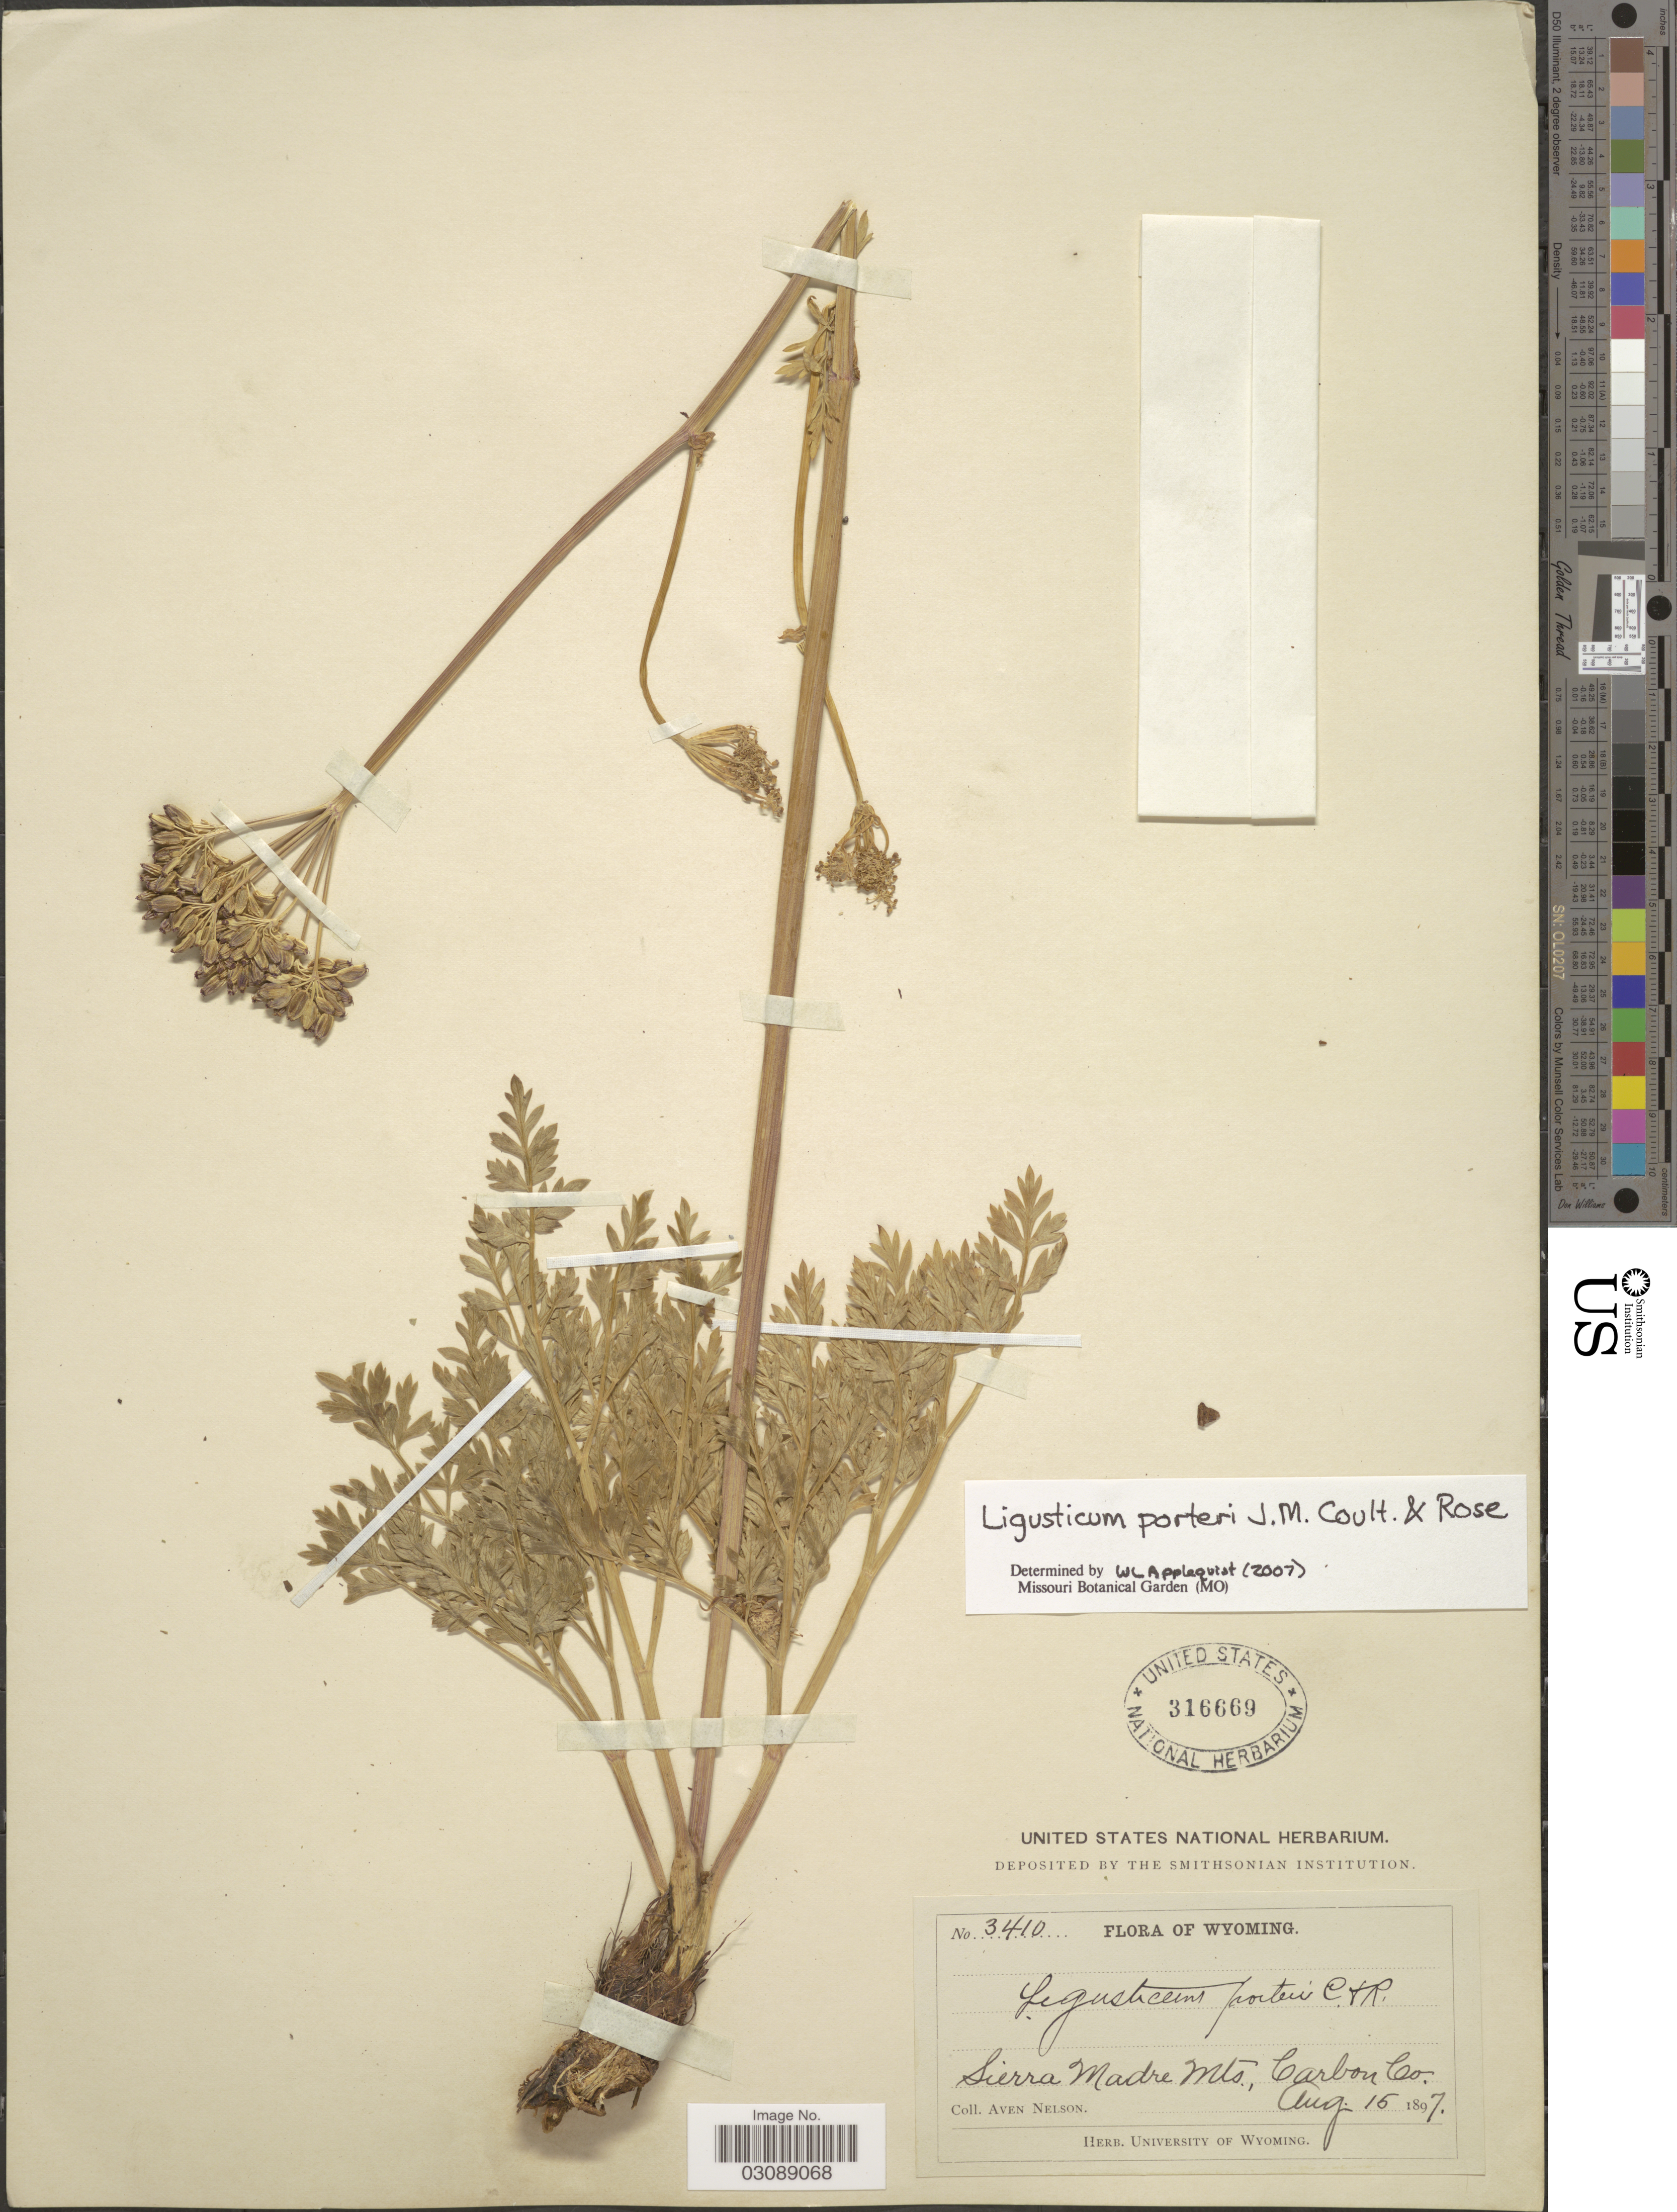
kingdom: Plantae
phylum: Tracheophyta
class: Magnoliopsida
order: Apiales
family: Apiaceae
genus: Ligusticum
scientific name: Ligusticum porteri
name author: J.M. Coult. & Rose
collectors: A. Nelson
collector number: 3410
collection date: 1897-08-15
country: United States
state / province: Wyoming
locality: Sierra Madre Mts., Carbon Co.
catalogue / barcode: US 316669